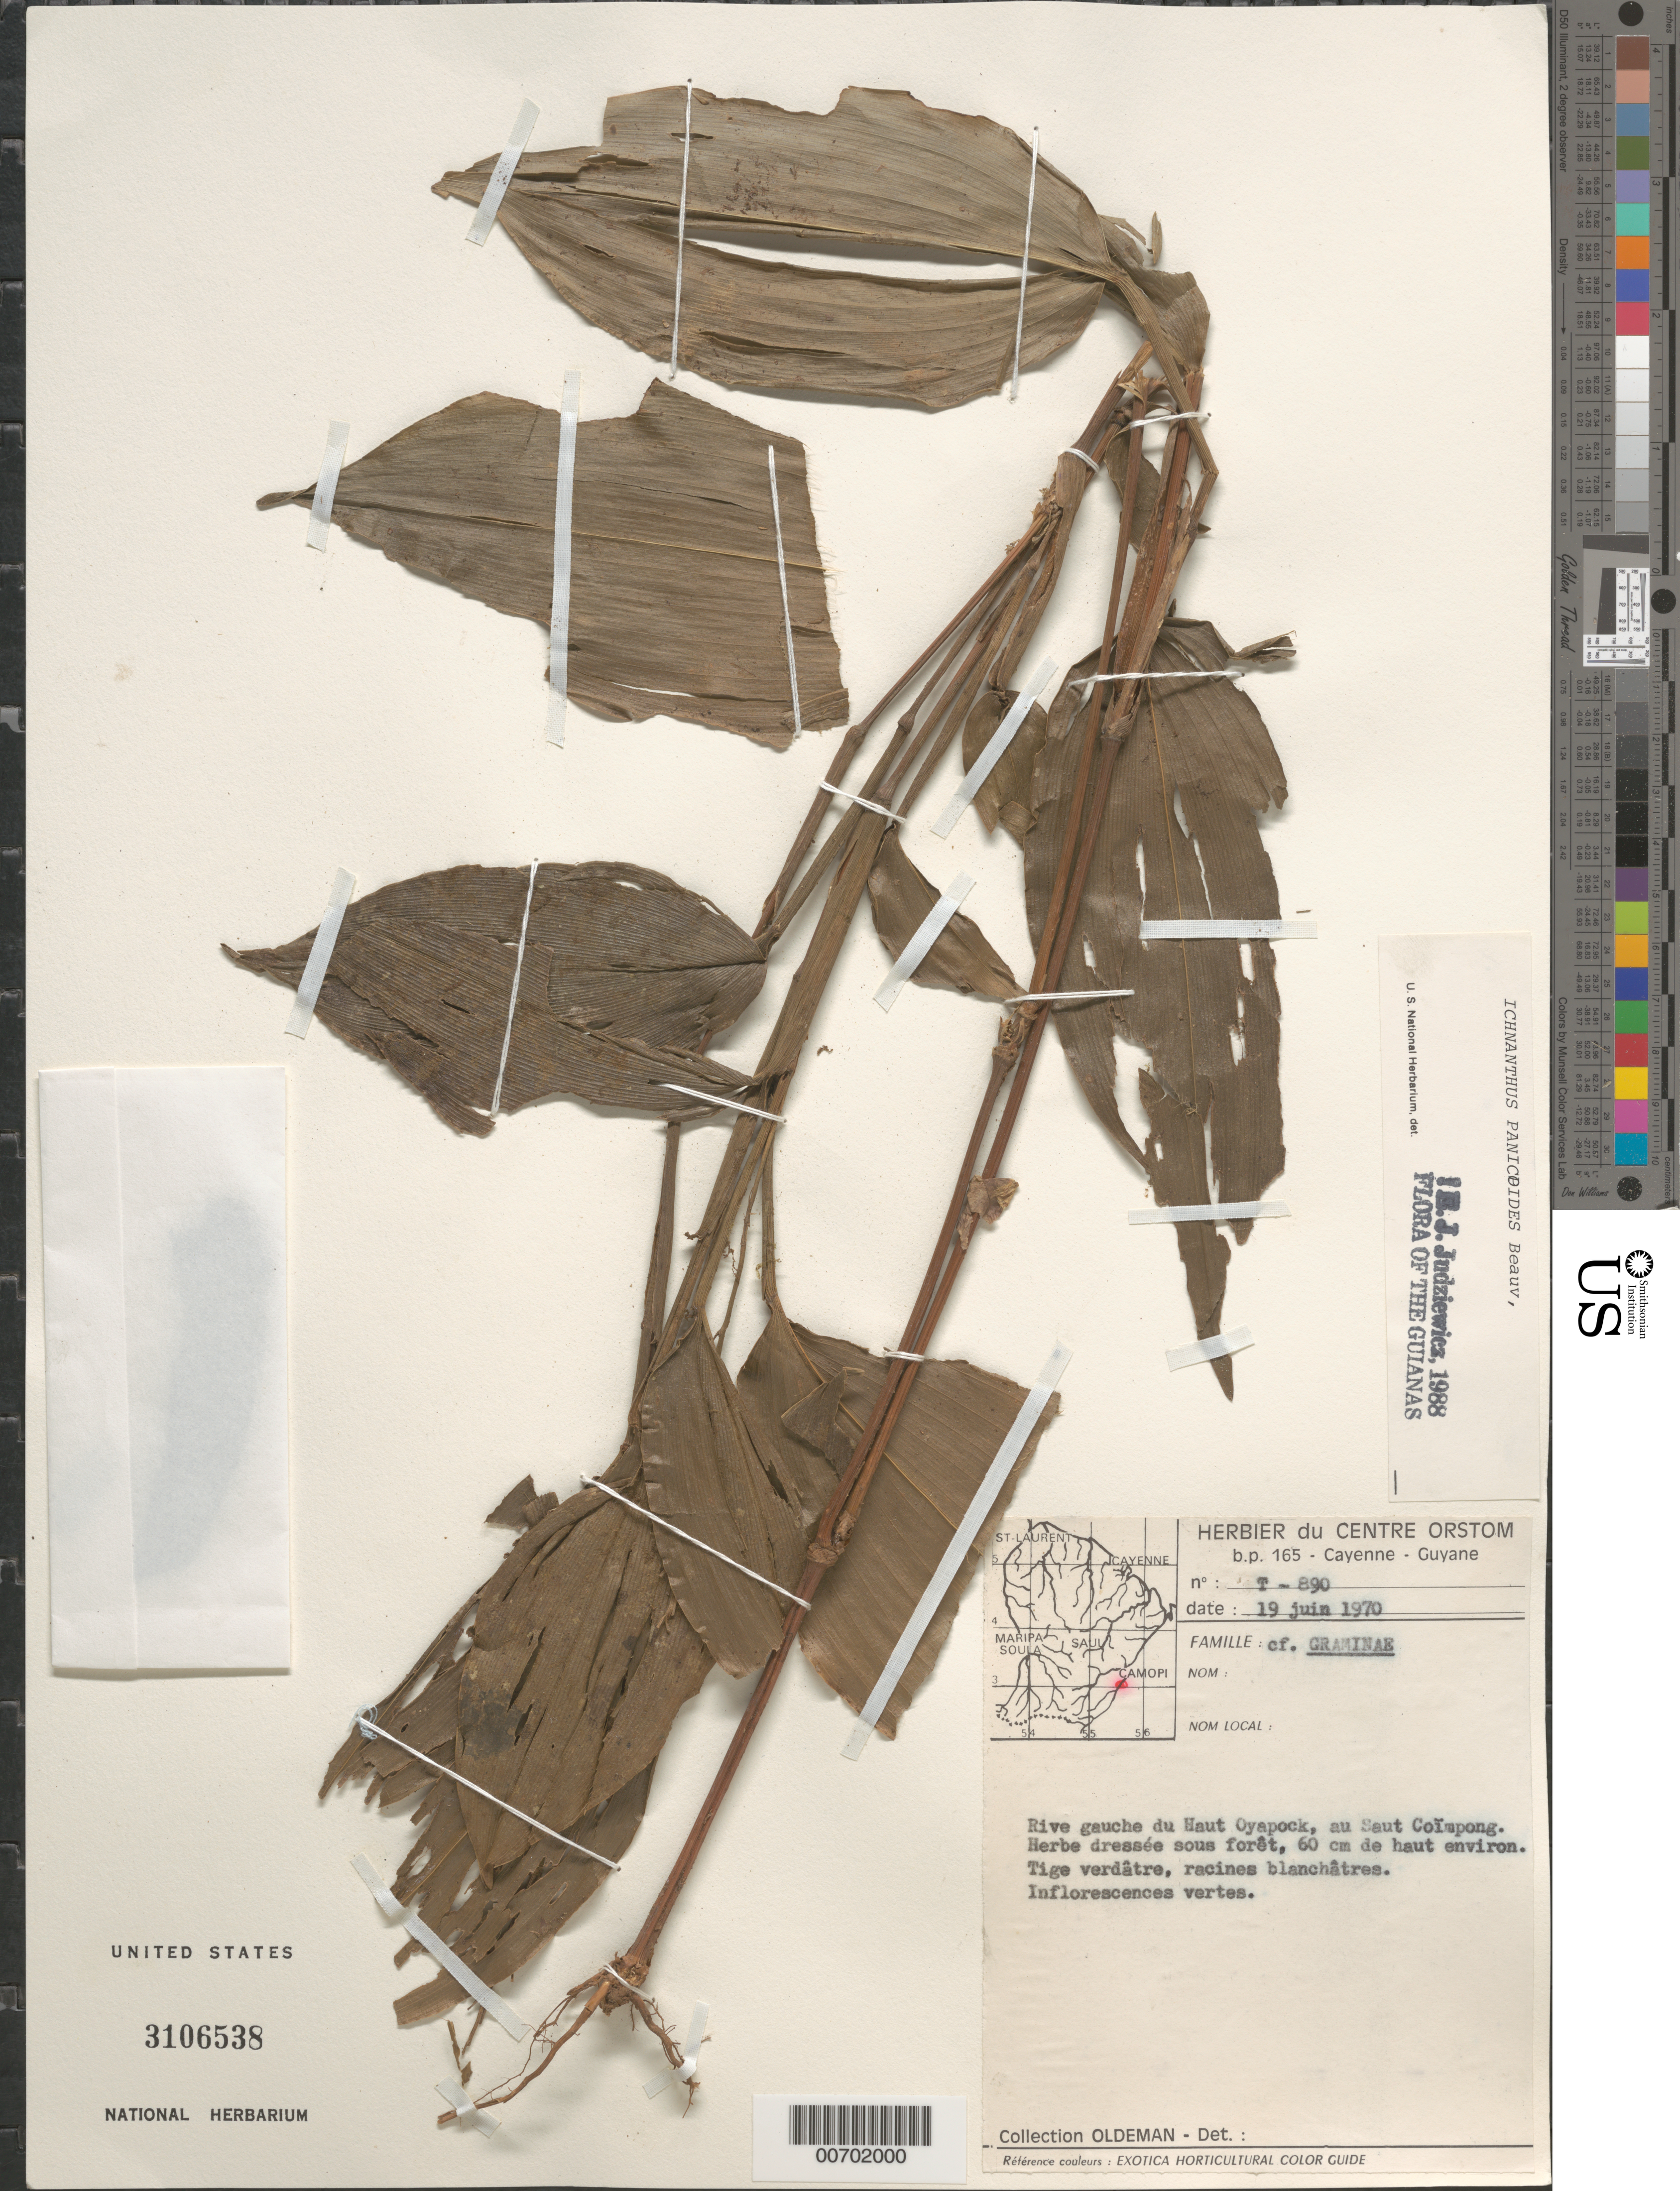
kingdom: Plantae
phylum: Tracheophyta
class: Liliopsida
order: Poales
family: Poaceae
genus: Ichnanthus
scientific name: Ichnanthus panicoides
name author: P. Beauv.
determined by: Judziewicz, E. J.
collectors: R. Oldeman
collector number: T 890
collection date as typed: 19-Jun-70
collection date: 1970-06-19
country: French Guiana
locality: Saut Coïmpong, Bassin de l'Oyapock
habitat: Forest, riverbank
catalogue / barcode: US 3106538